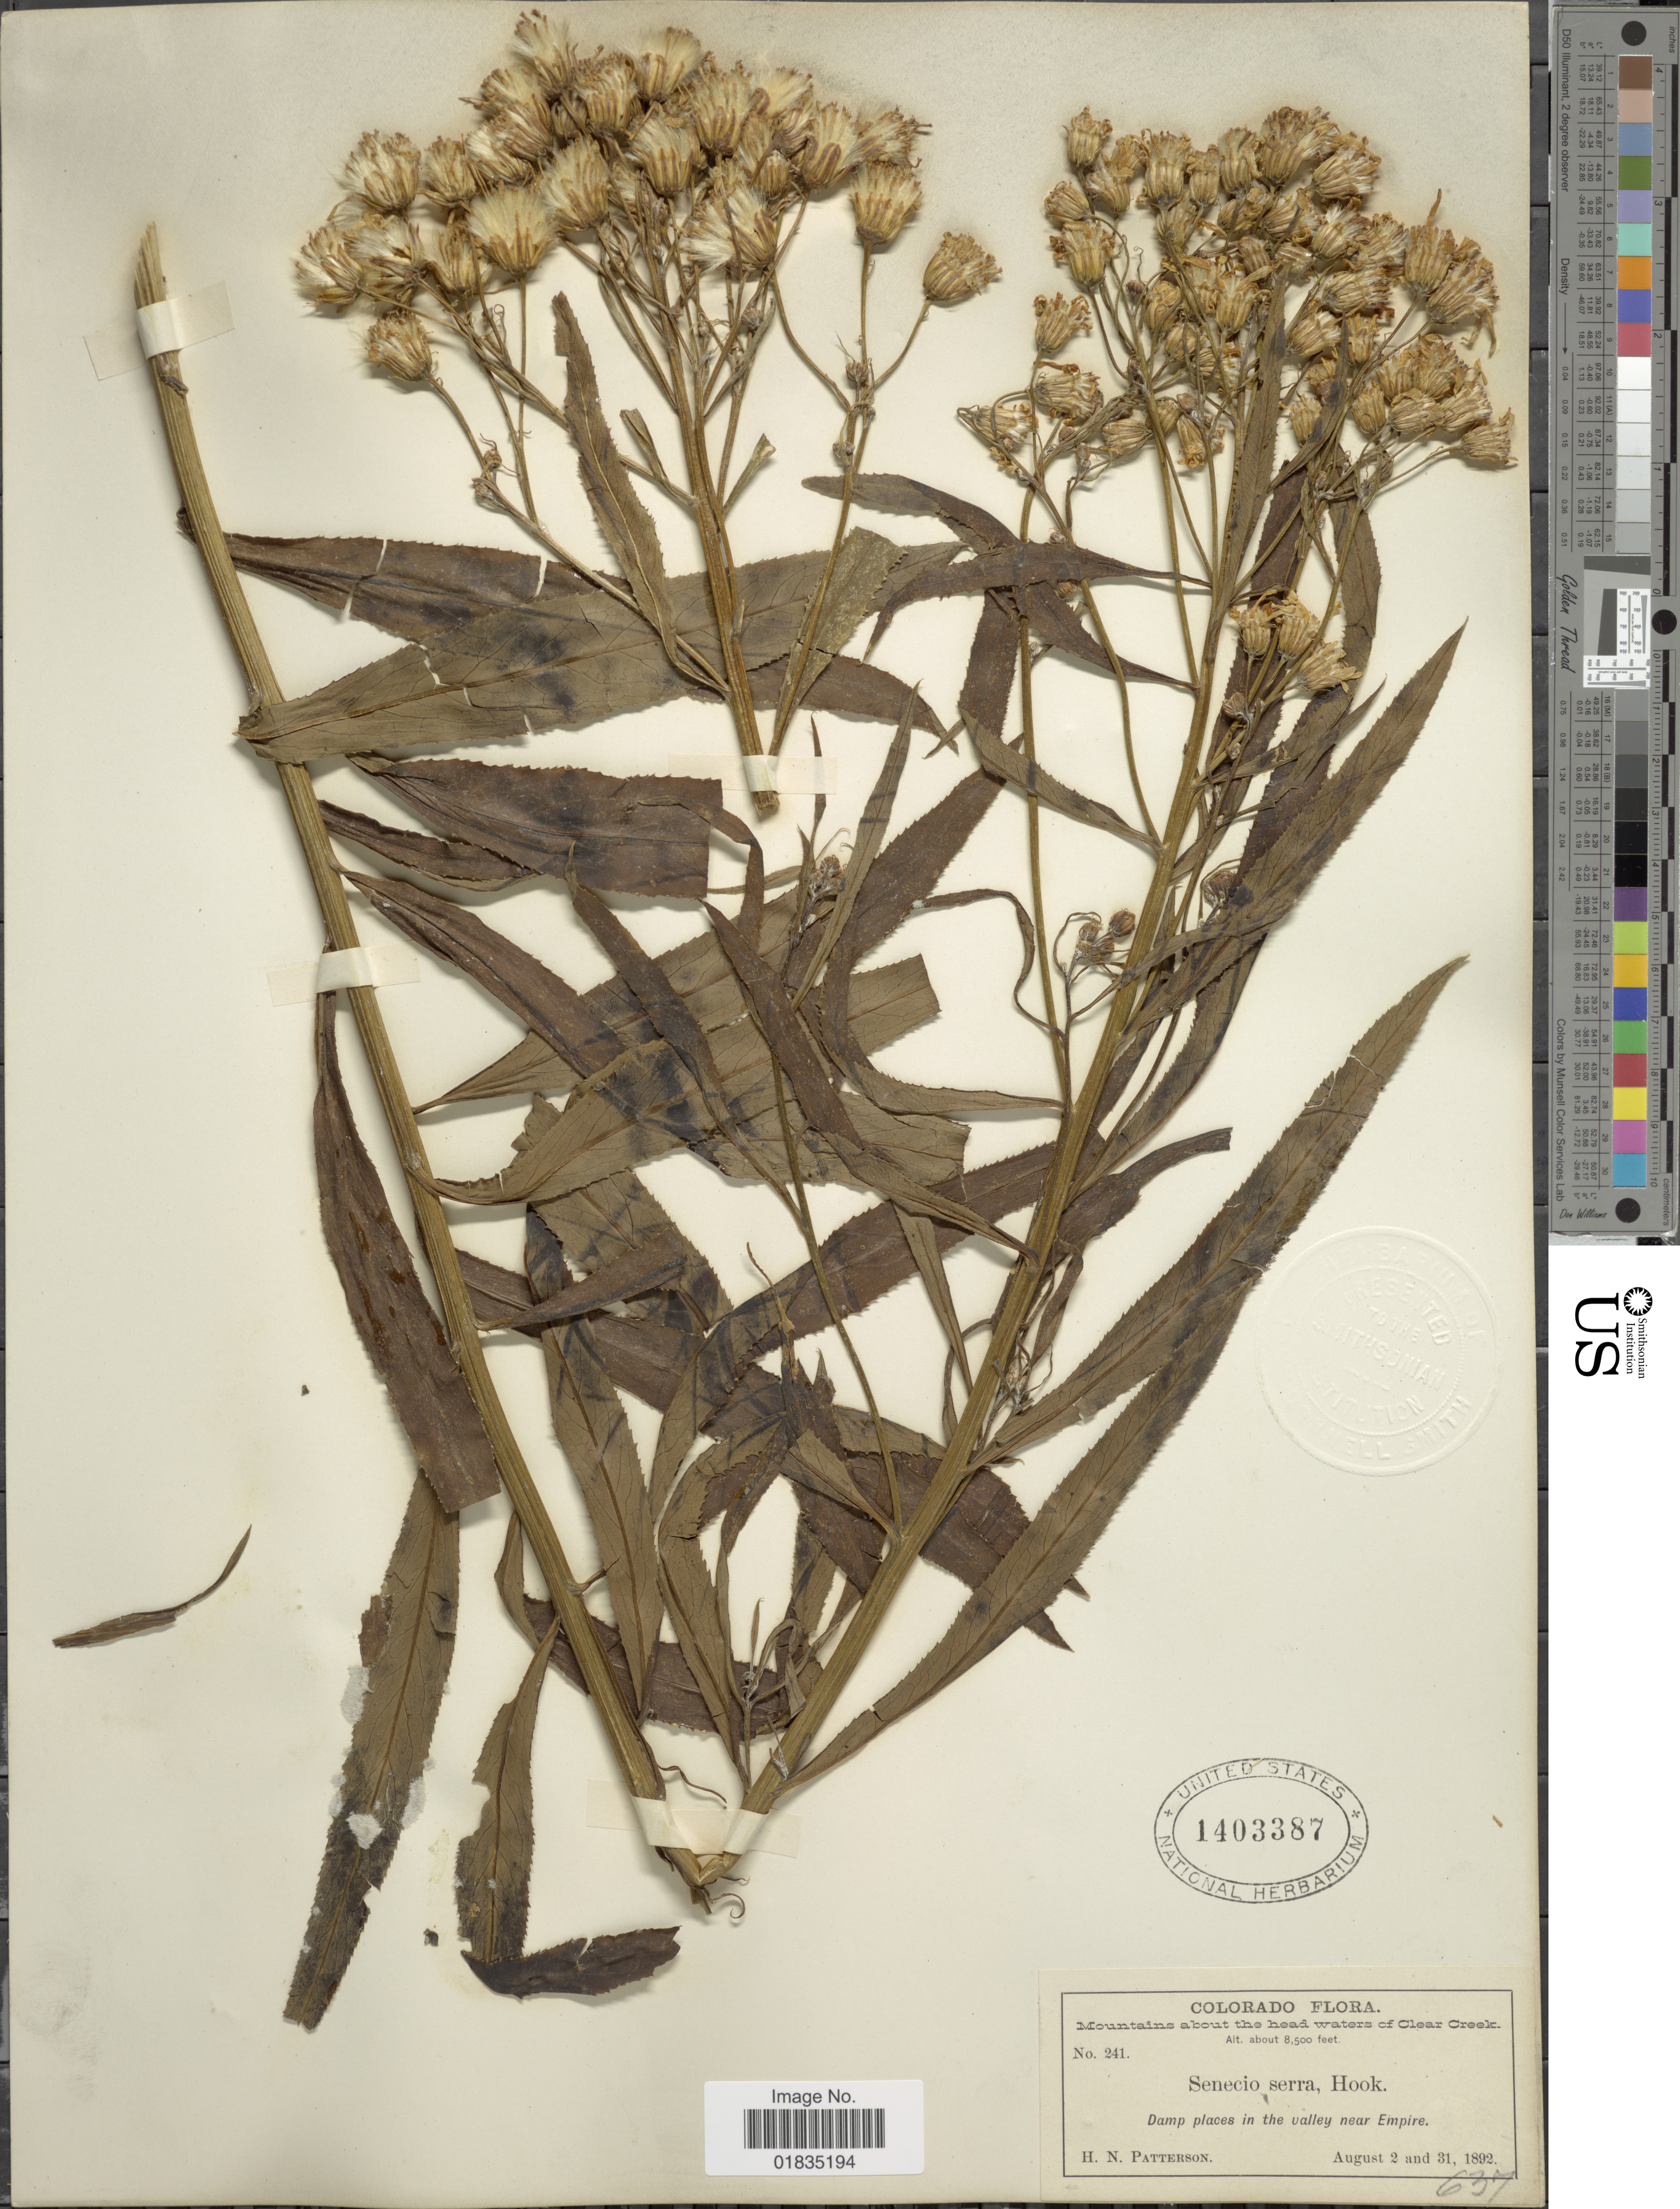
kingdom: Plantae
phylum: Tracheophyta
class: Magnoliopsida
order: Asterales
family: Asteraceae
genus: Senecio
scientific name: Senecio serra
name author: Hook.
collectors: H. N. Patterson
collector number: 241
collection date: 1892-08-02/1892-08-31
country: United States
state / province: Colorado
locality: In the valley near Empire. Mountains about the headwaters of Clear Creek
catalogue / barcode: US 1403387